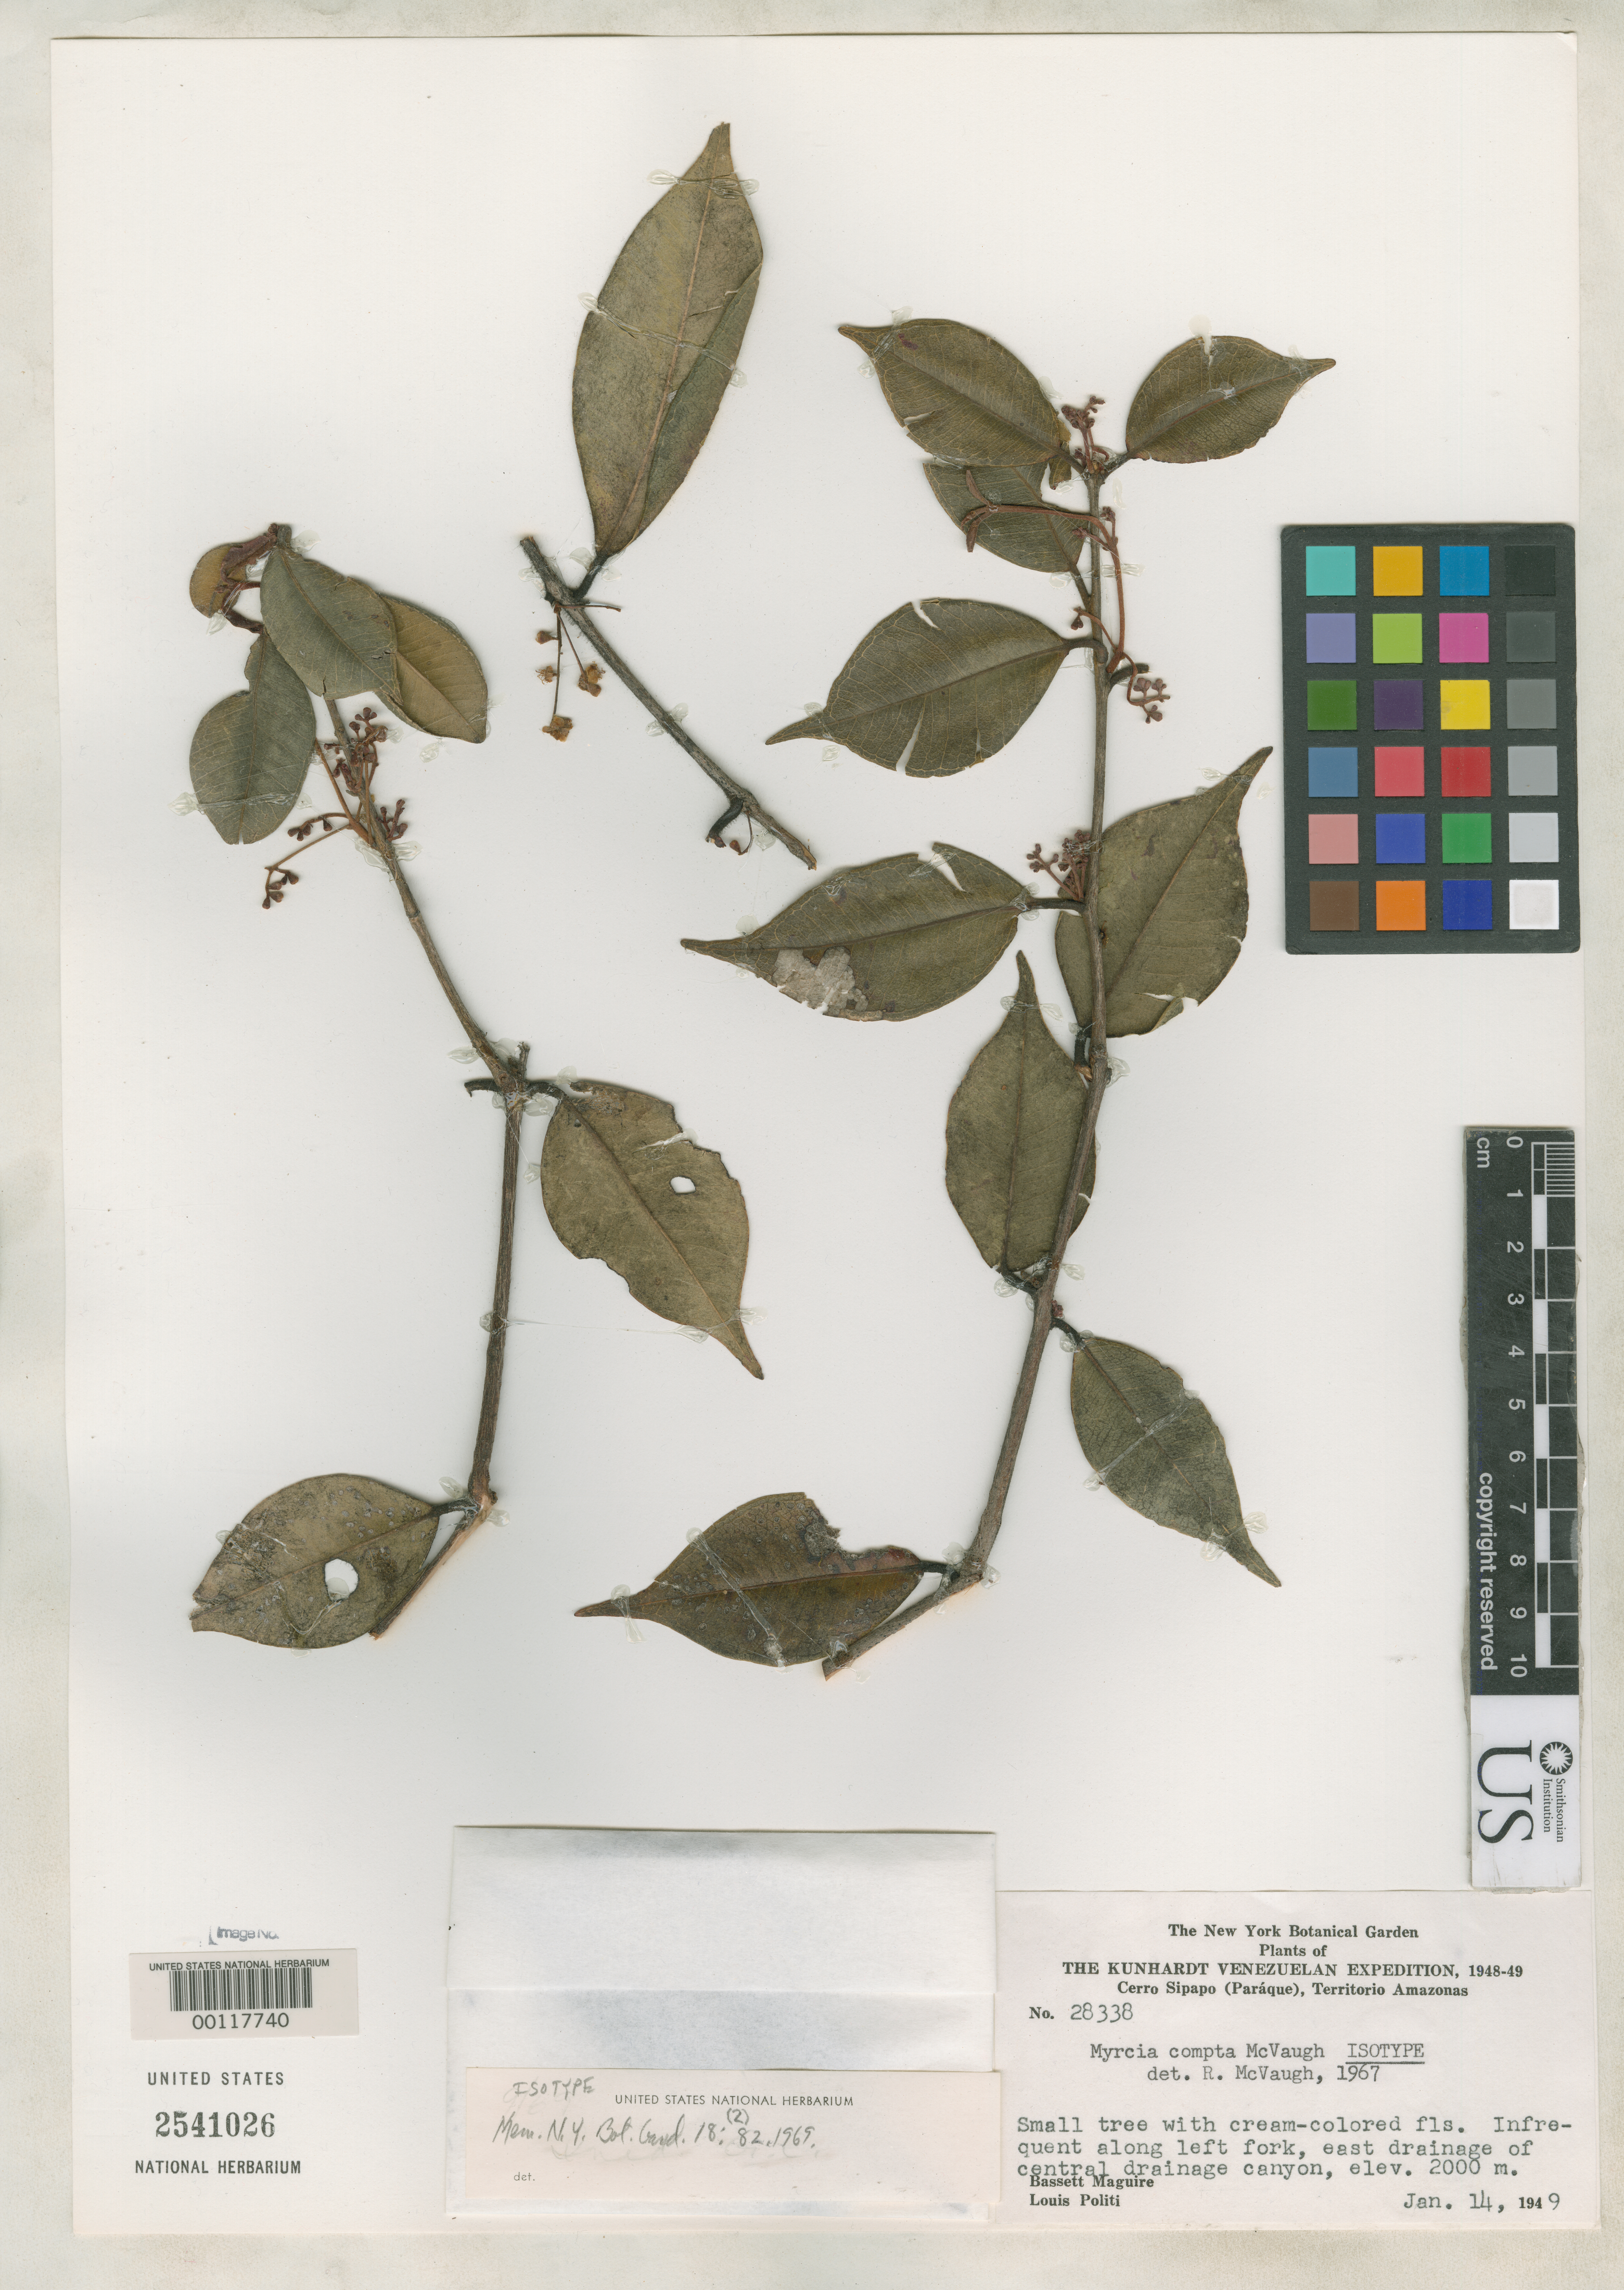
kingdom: Plantae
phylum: Tracheophyta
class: Magnoliopsida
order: Myrtales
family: Myrtaceae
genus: Myrcia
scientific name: Myrcia compta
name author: McVaugh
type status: Isotype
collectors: B. Maguire & L. Politi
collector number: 28338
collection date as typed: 14 Jan 1949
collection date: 1949-01-14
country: Venezuela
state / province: Amazonas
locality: Cerro Sipapo (parague).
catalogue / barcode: US 2541026